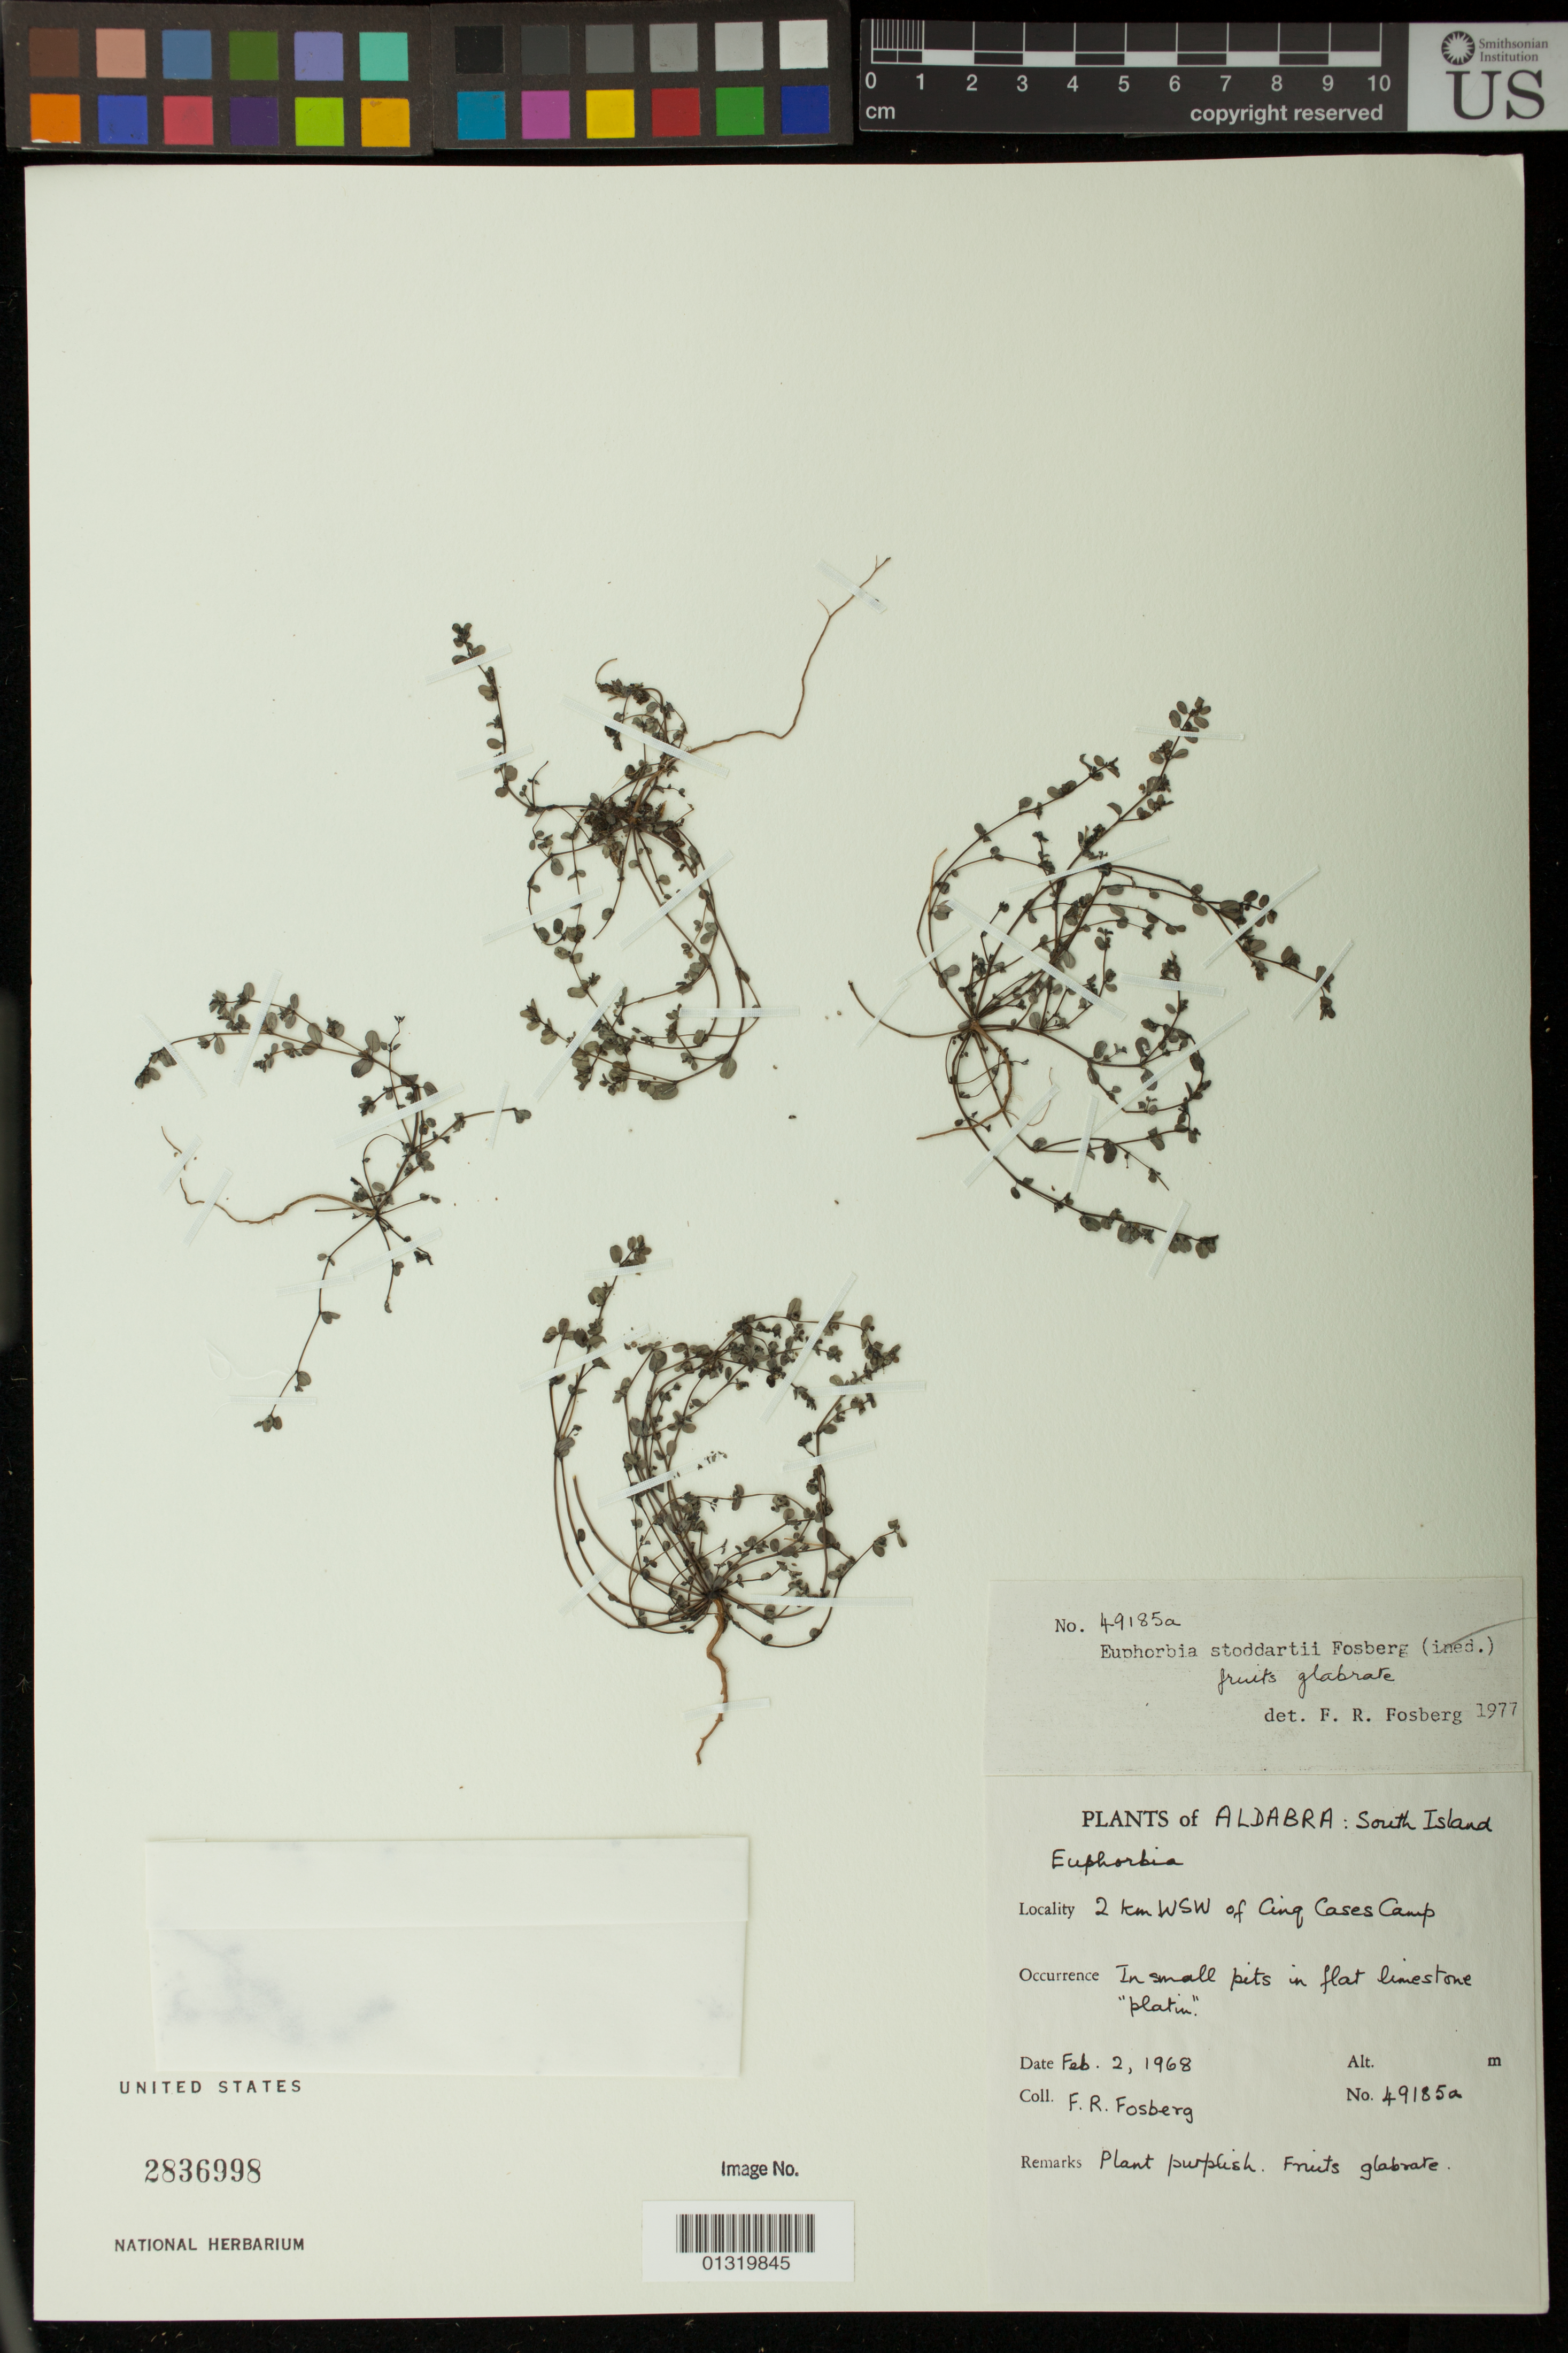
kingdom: Plantae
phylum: Tracheophyta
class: Magnoliopsida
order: Malpighiales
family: Euphorbiaceae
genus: Euphorbia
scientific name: Euphorbia stoddartii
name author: Fosberg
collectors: F. R. Fosberg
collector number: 49185a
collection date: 1968-02-02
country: Seychelles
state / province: Aldabra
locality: South Island: 2 km WSW of Cinq Cases Camp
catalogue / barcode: US 2836998